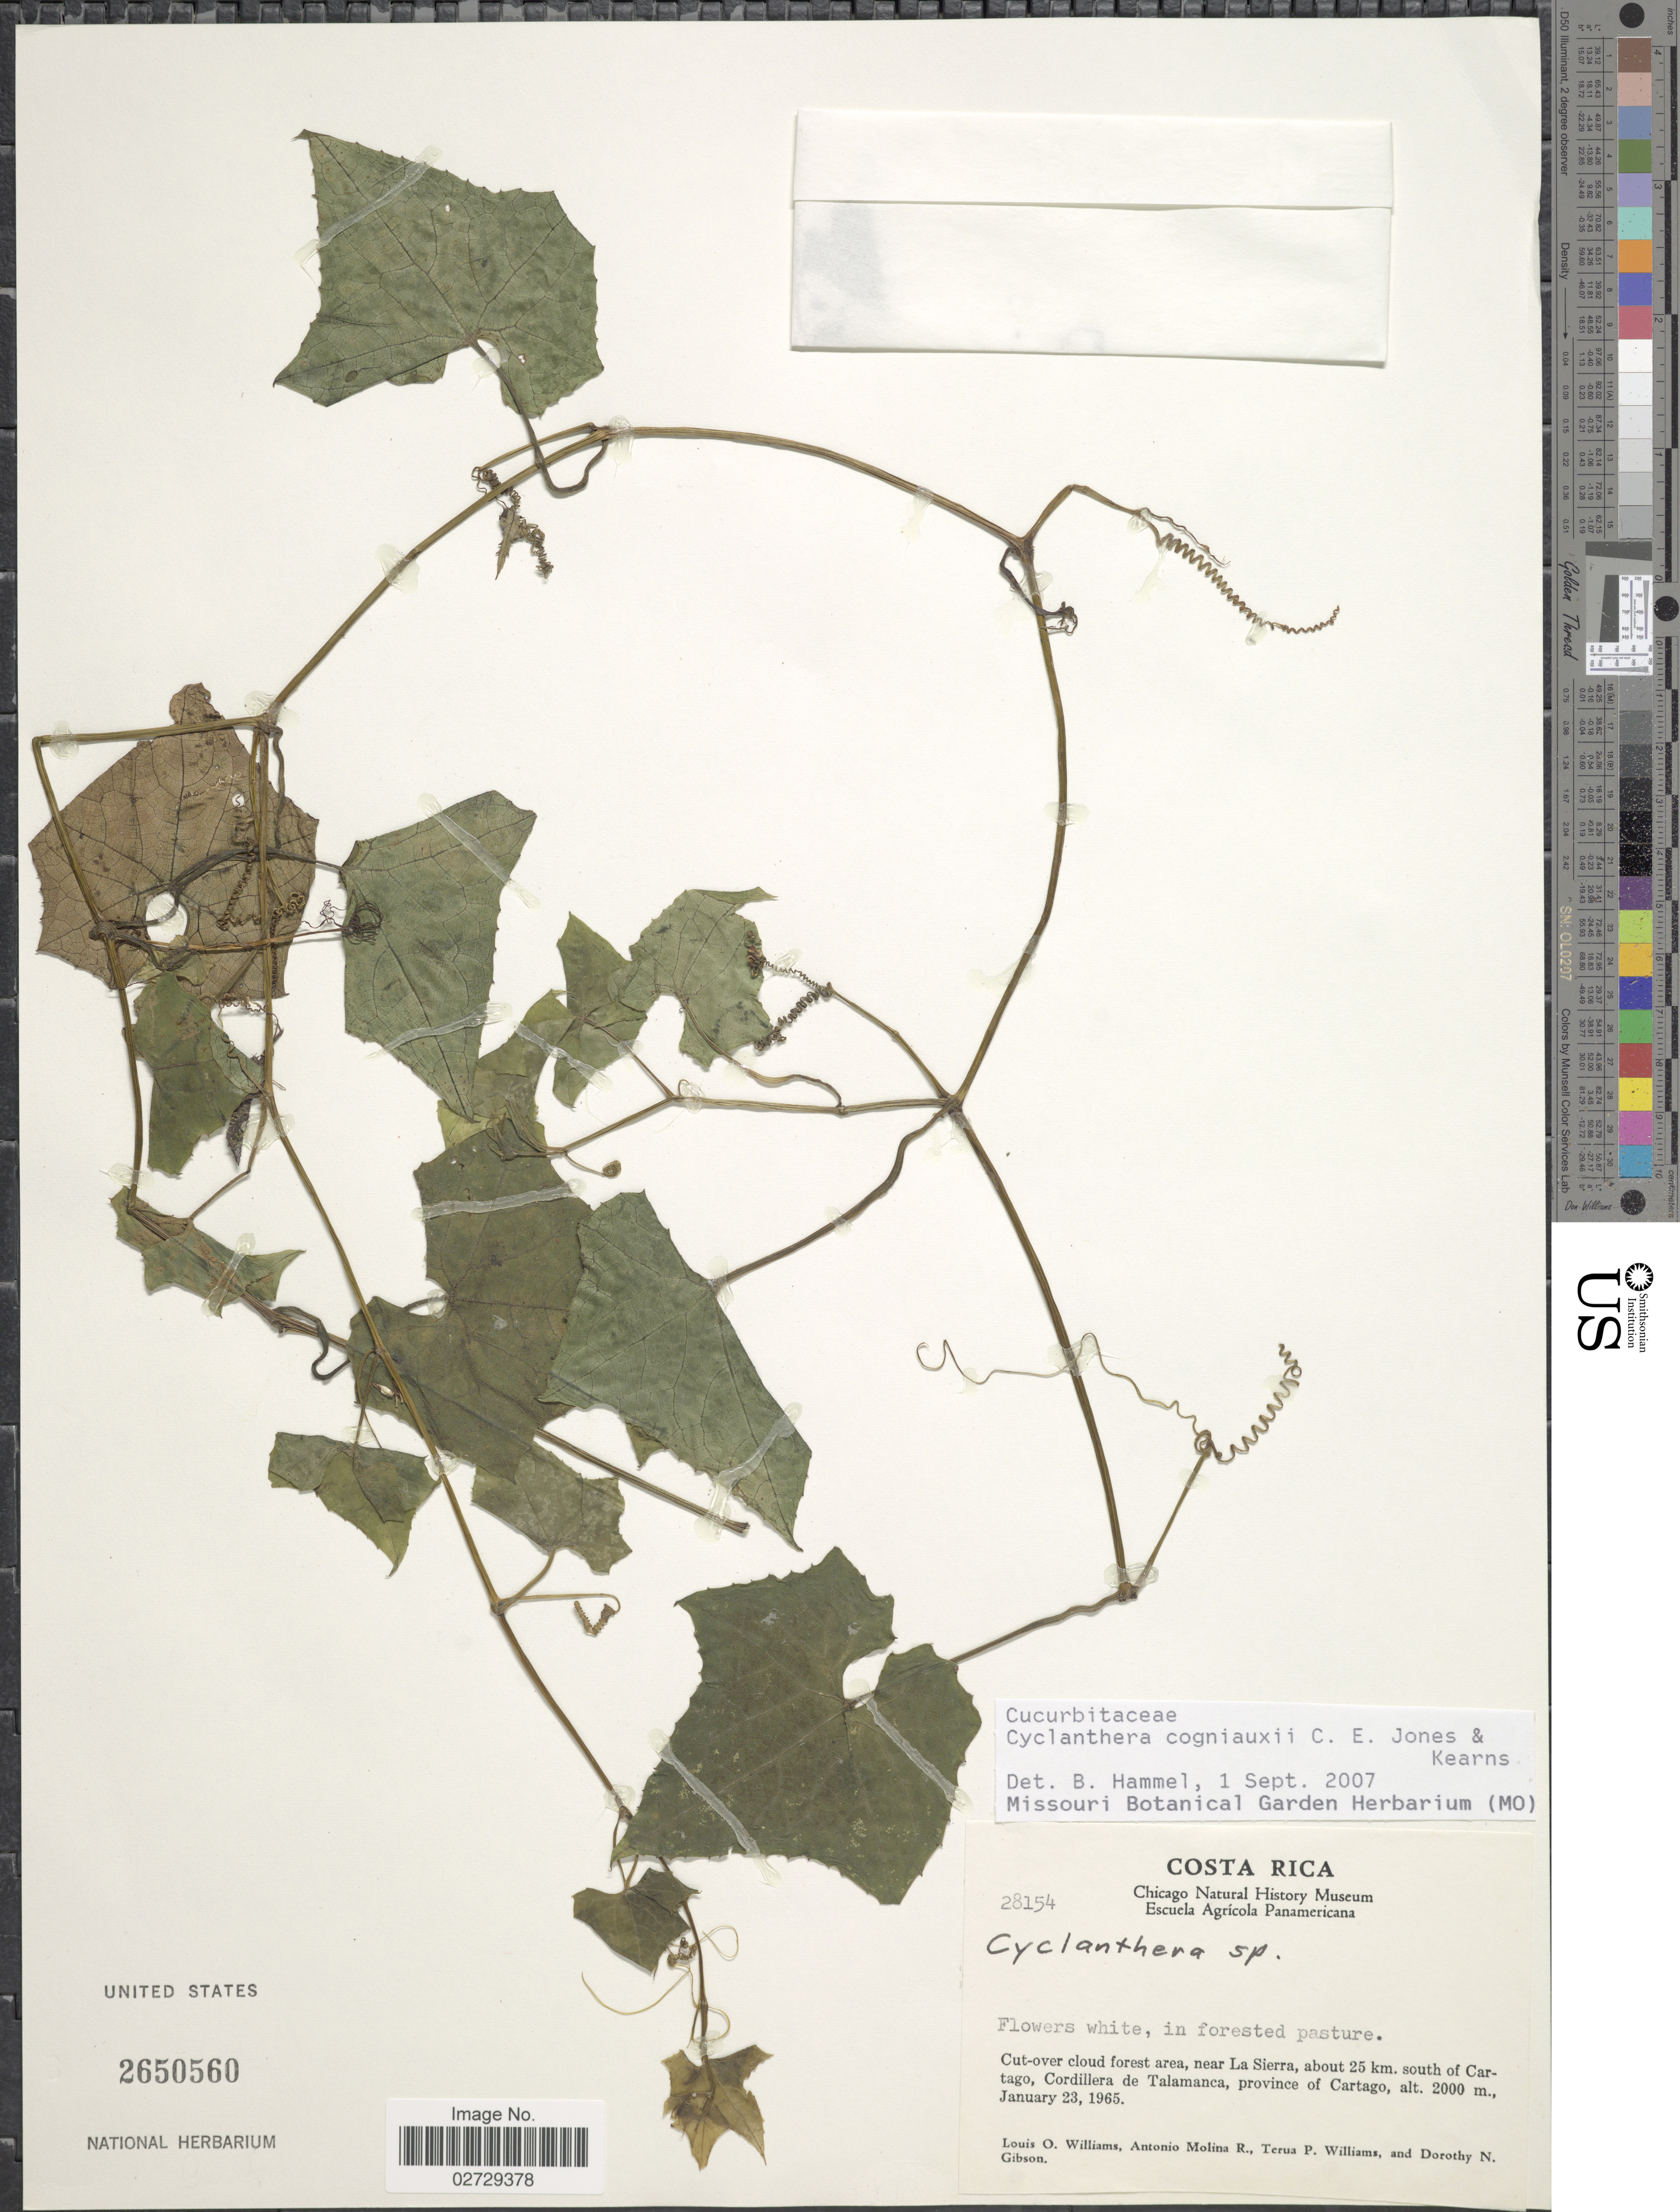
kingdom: Plantae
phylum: Tracheophyta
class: Magnoliopsida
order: Cucurbitales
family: Cucurbitaceae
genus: Cyclanthera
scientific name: Cyclanthera cogniauxii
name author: C.E. Jones & Kearns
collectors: L. O. Williams, A. Molina R., T. P. Williams & D. N. Gibson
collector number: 28154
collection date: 1965-01-23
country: Costa Rica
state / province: Cartago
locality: Cut-over cloud forest area, near La Sierra, about 25 km. south of Cartago, Cordillera de Talamanca.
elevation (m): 2000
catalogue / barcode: US 2650560